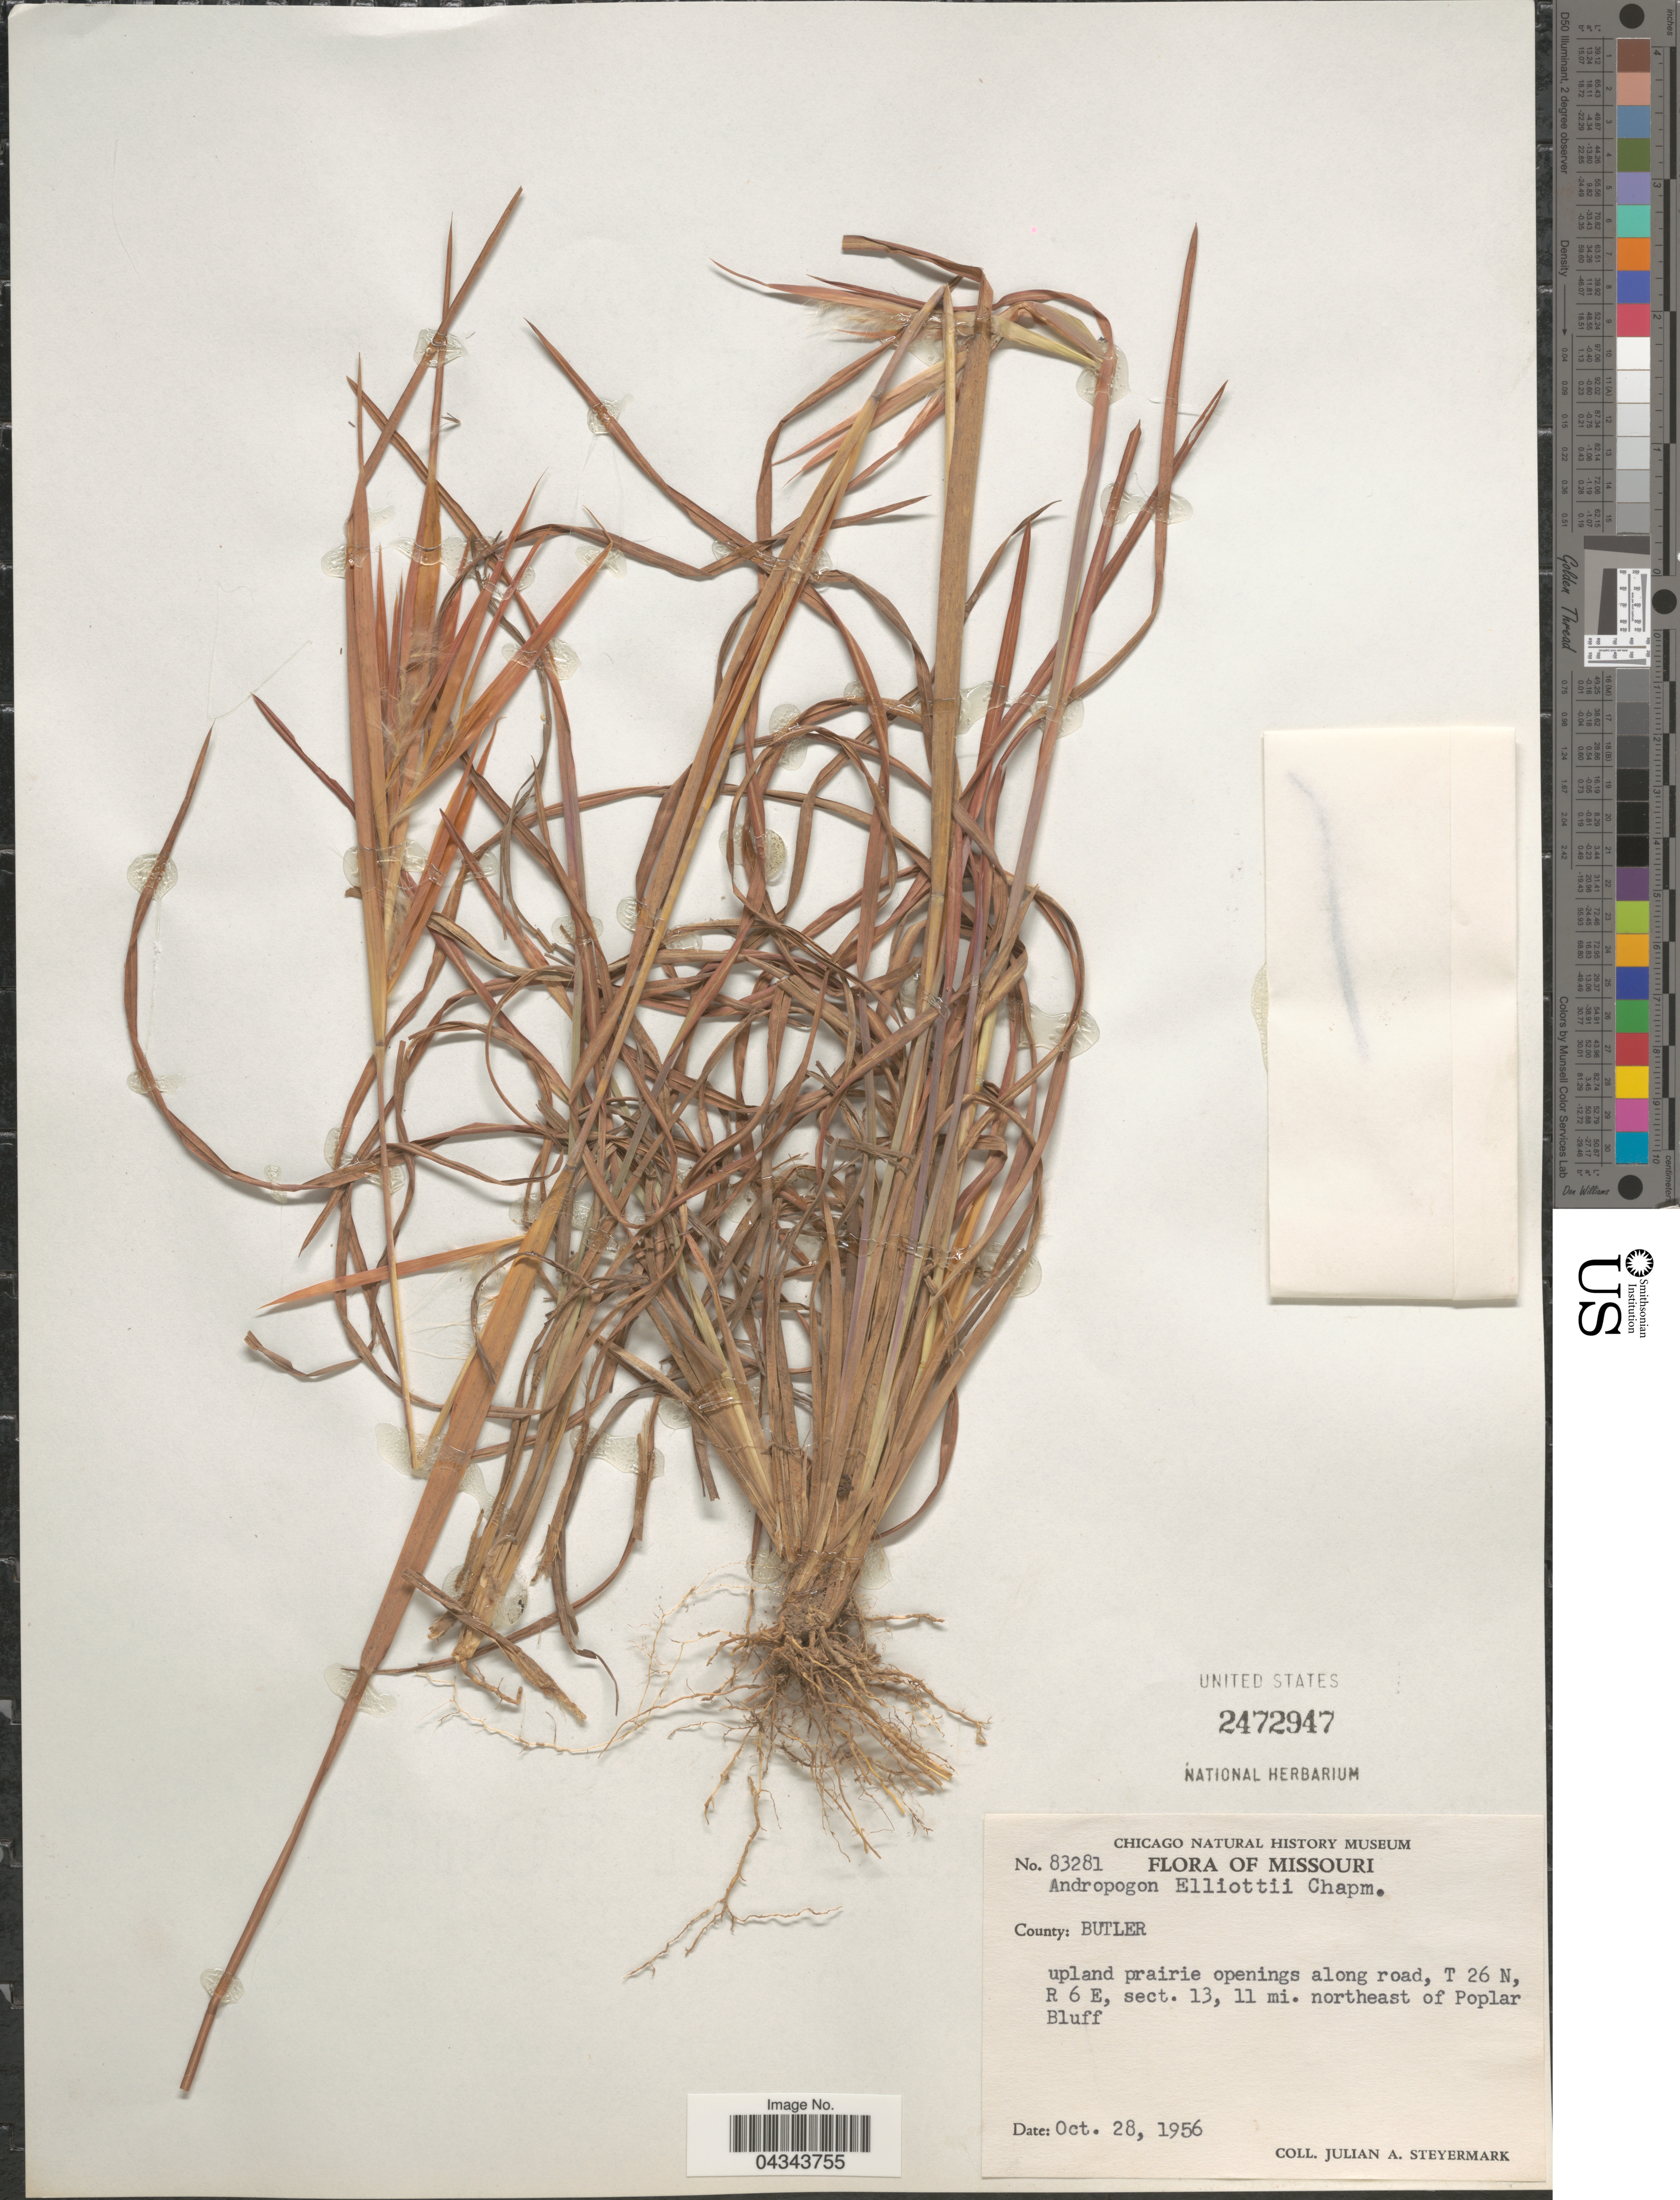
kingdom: Plantae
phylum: Tracheophyta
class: Liliopsida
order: Poales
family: Poaceae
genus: Andropogon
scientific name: Andropogon ternarius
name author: Michx.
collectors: J. Steyermark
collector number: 83281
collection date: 1956-10-28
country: United States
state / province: Missouri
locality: County: Butler. Along road, T 26 N, R 6 E, sect. 13, 11 mi. northeast of Poplar Bluff.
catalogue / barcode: US 2472947